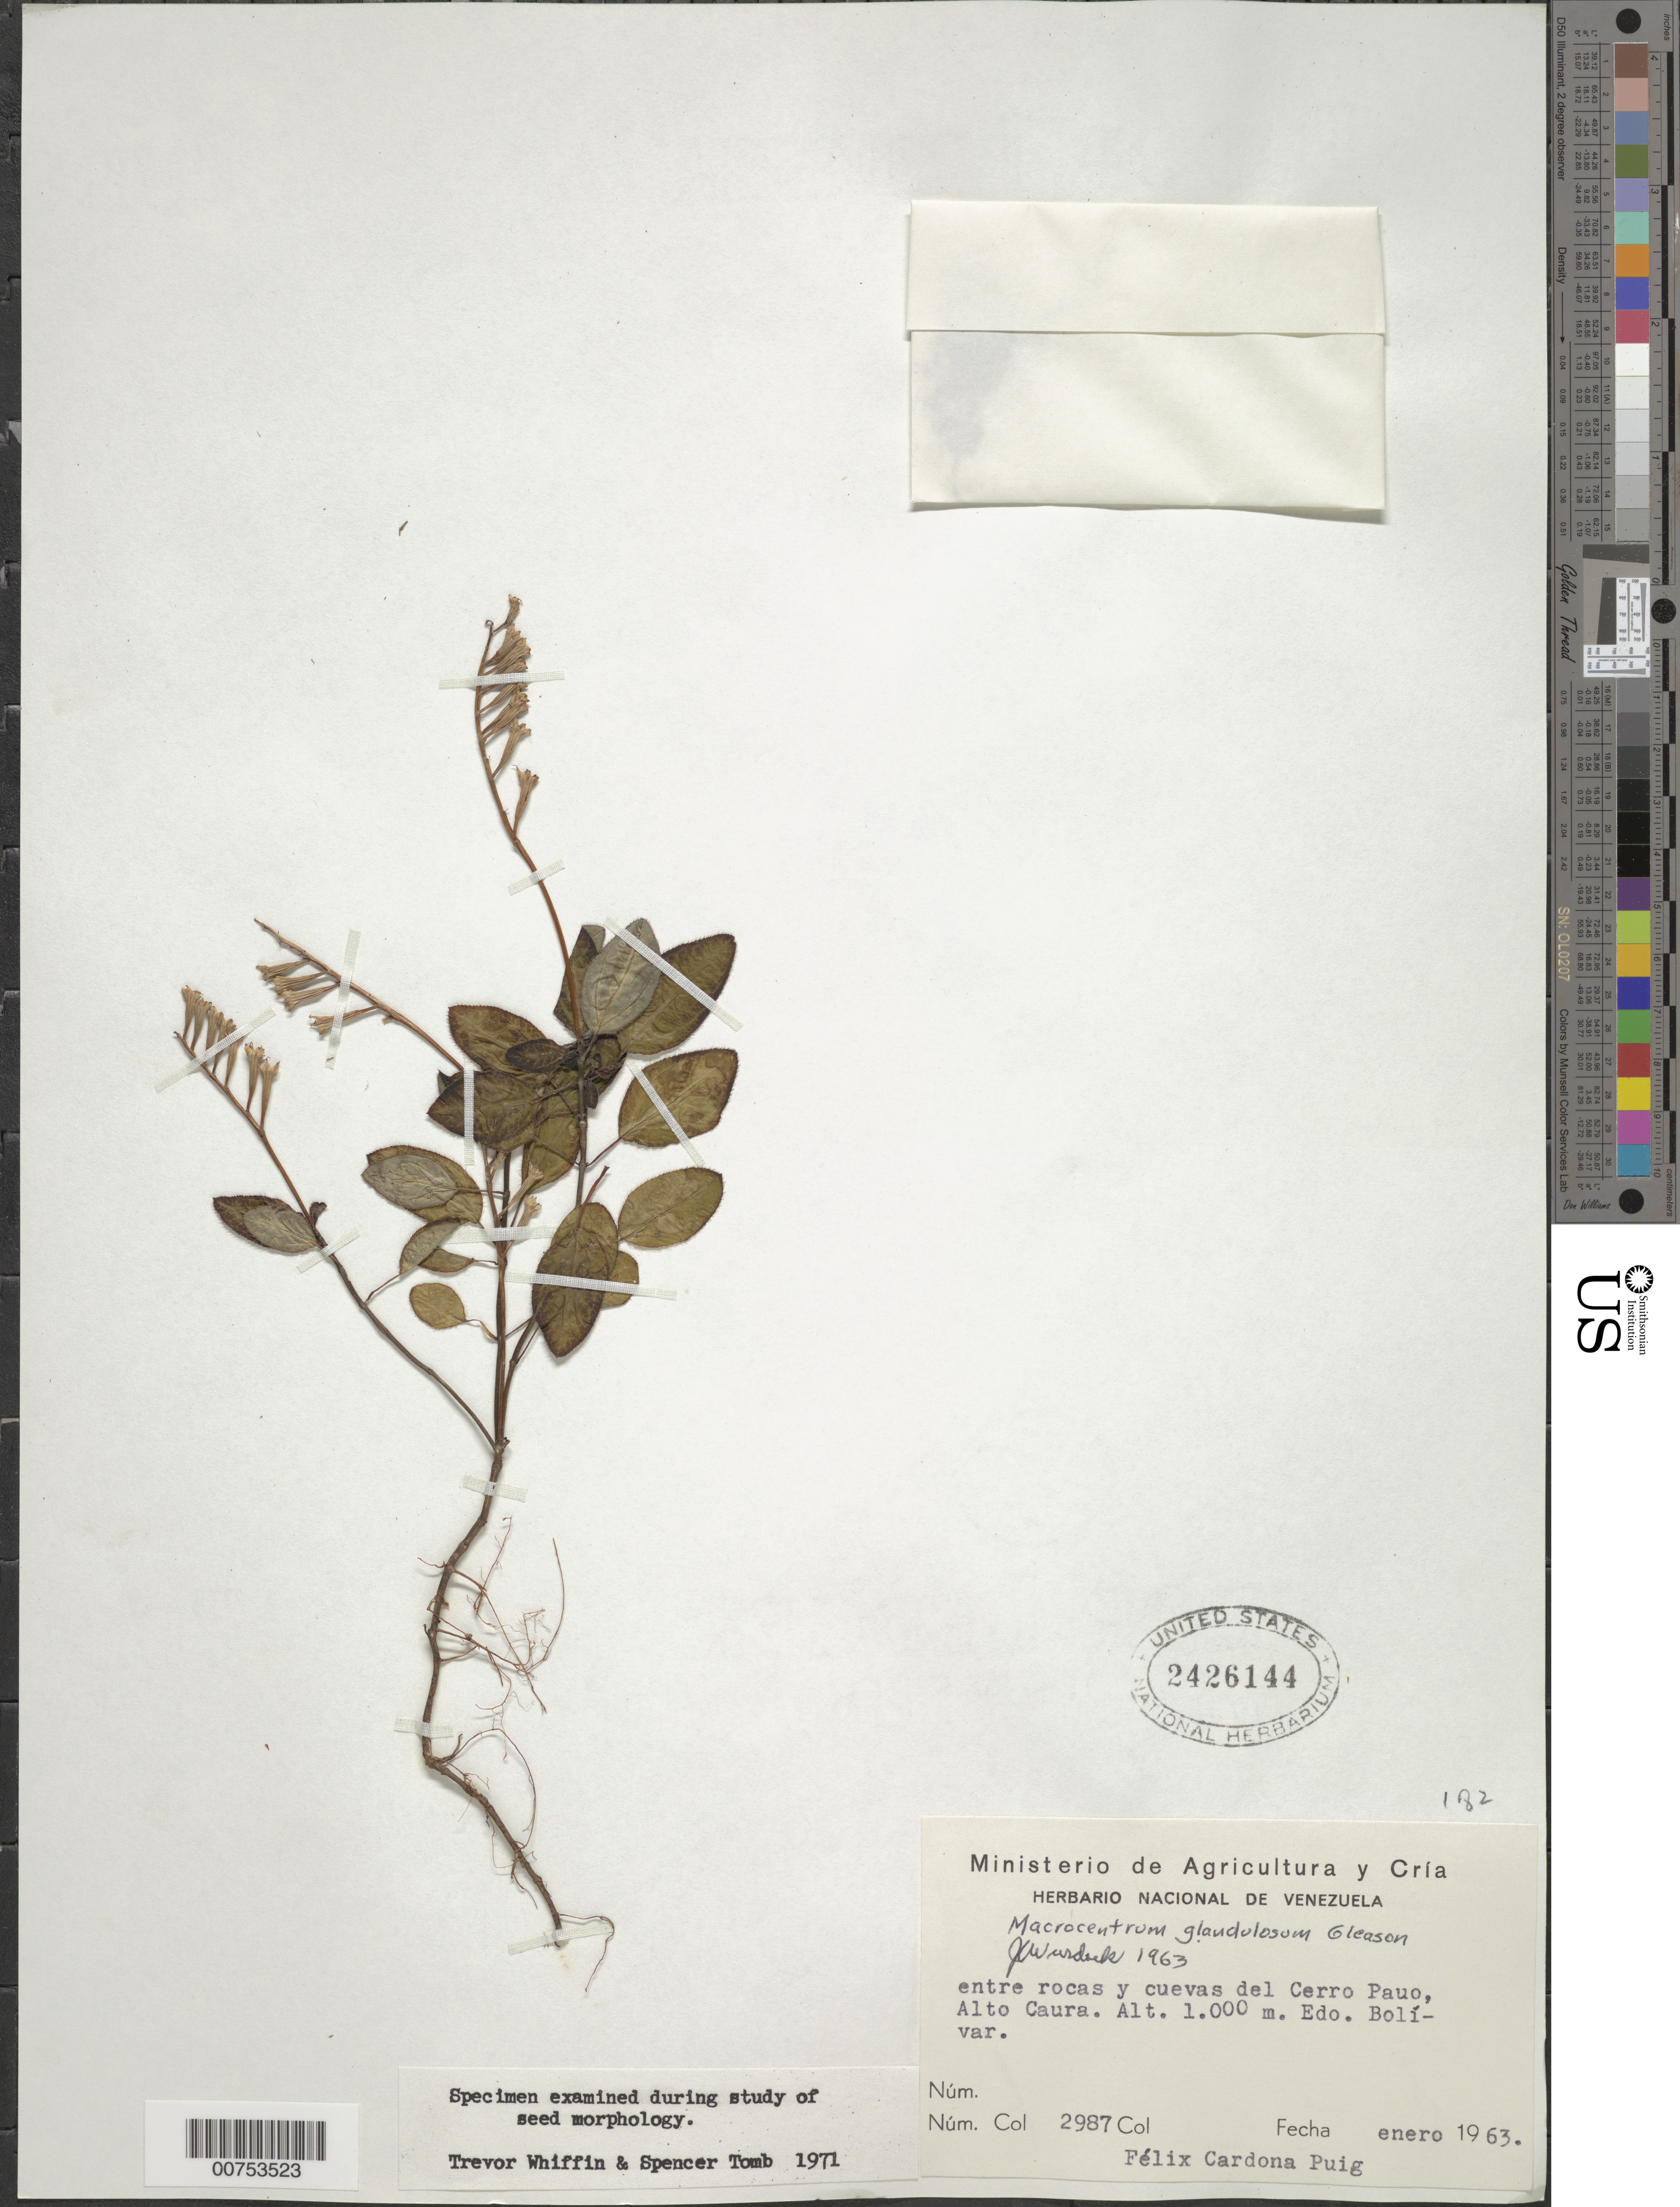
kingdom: Plantae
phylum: Tracheophyta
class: Magnoliopsida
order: Myrtales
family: Melastomataceae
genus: Salpinga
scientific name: Salpinga glandulosa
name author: (Gleason) Wurdack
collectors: F. Cardona Puig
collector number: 2987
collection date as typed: Jan-63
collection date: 1963-01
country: Venezuela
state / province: Bolívar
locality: Cerro Pauo, Alto Caura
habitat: Among rocks and caves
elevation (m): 1000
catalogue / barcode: US 2426144